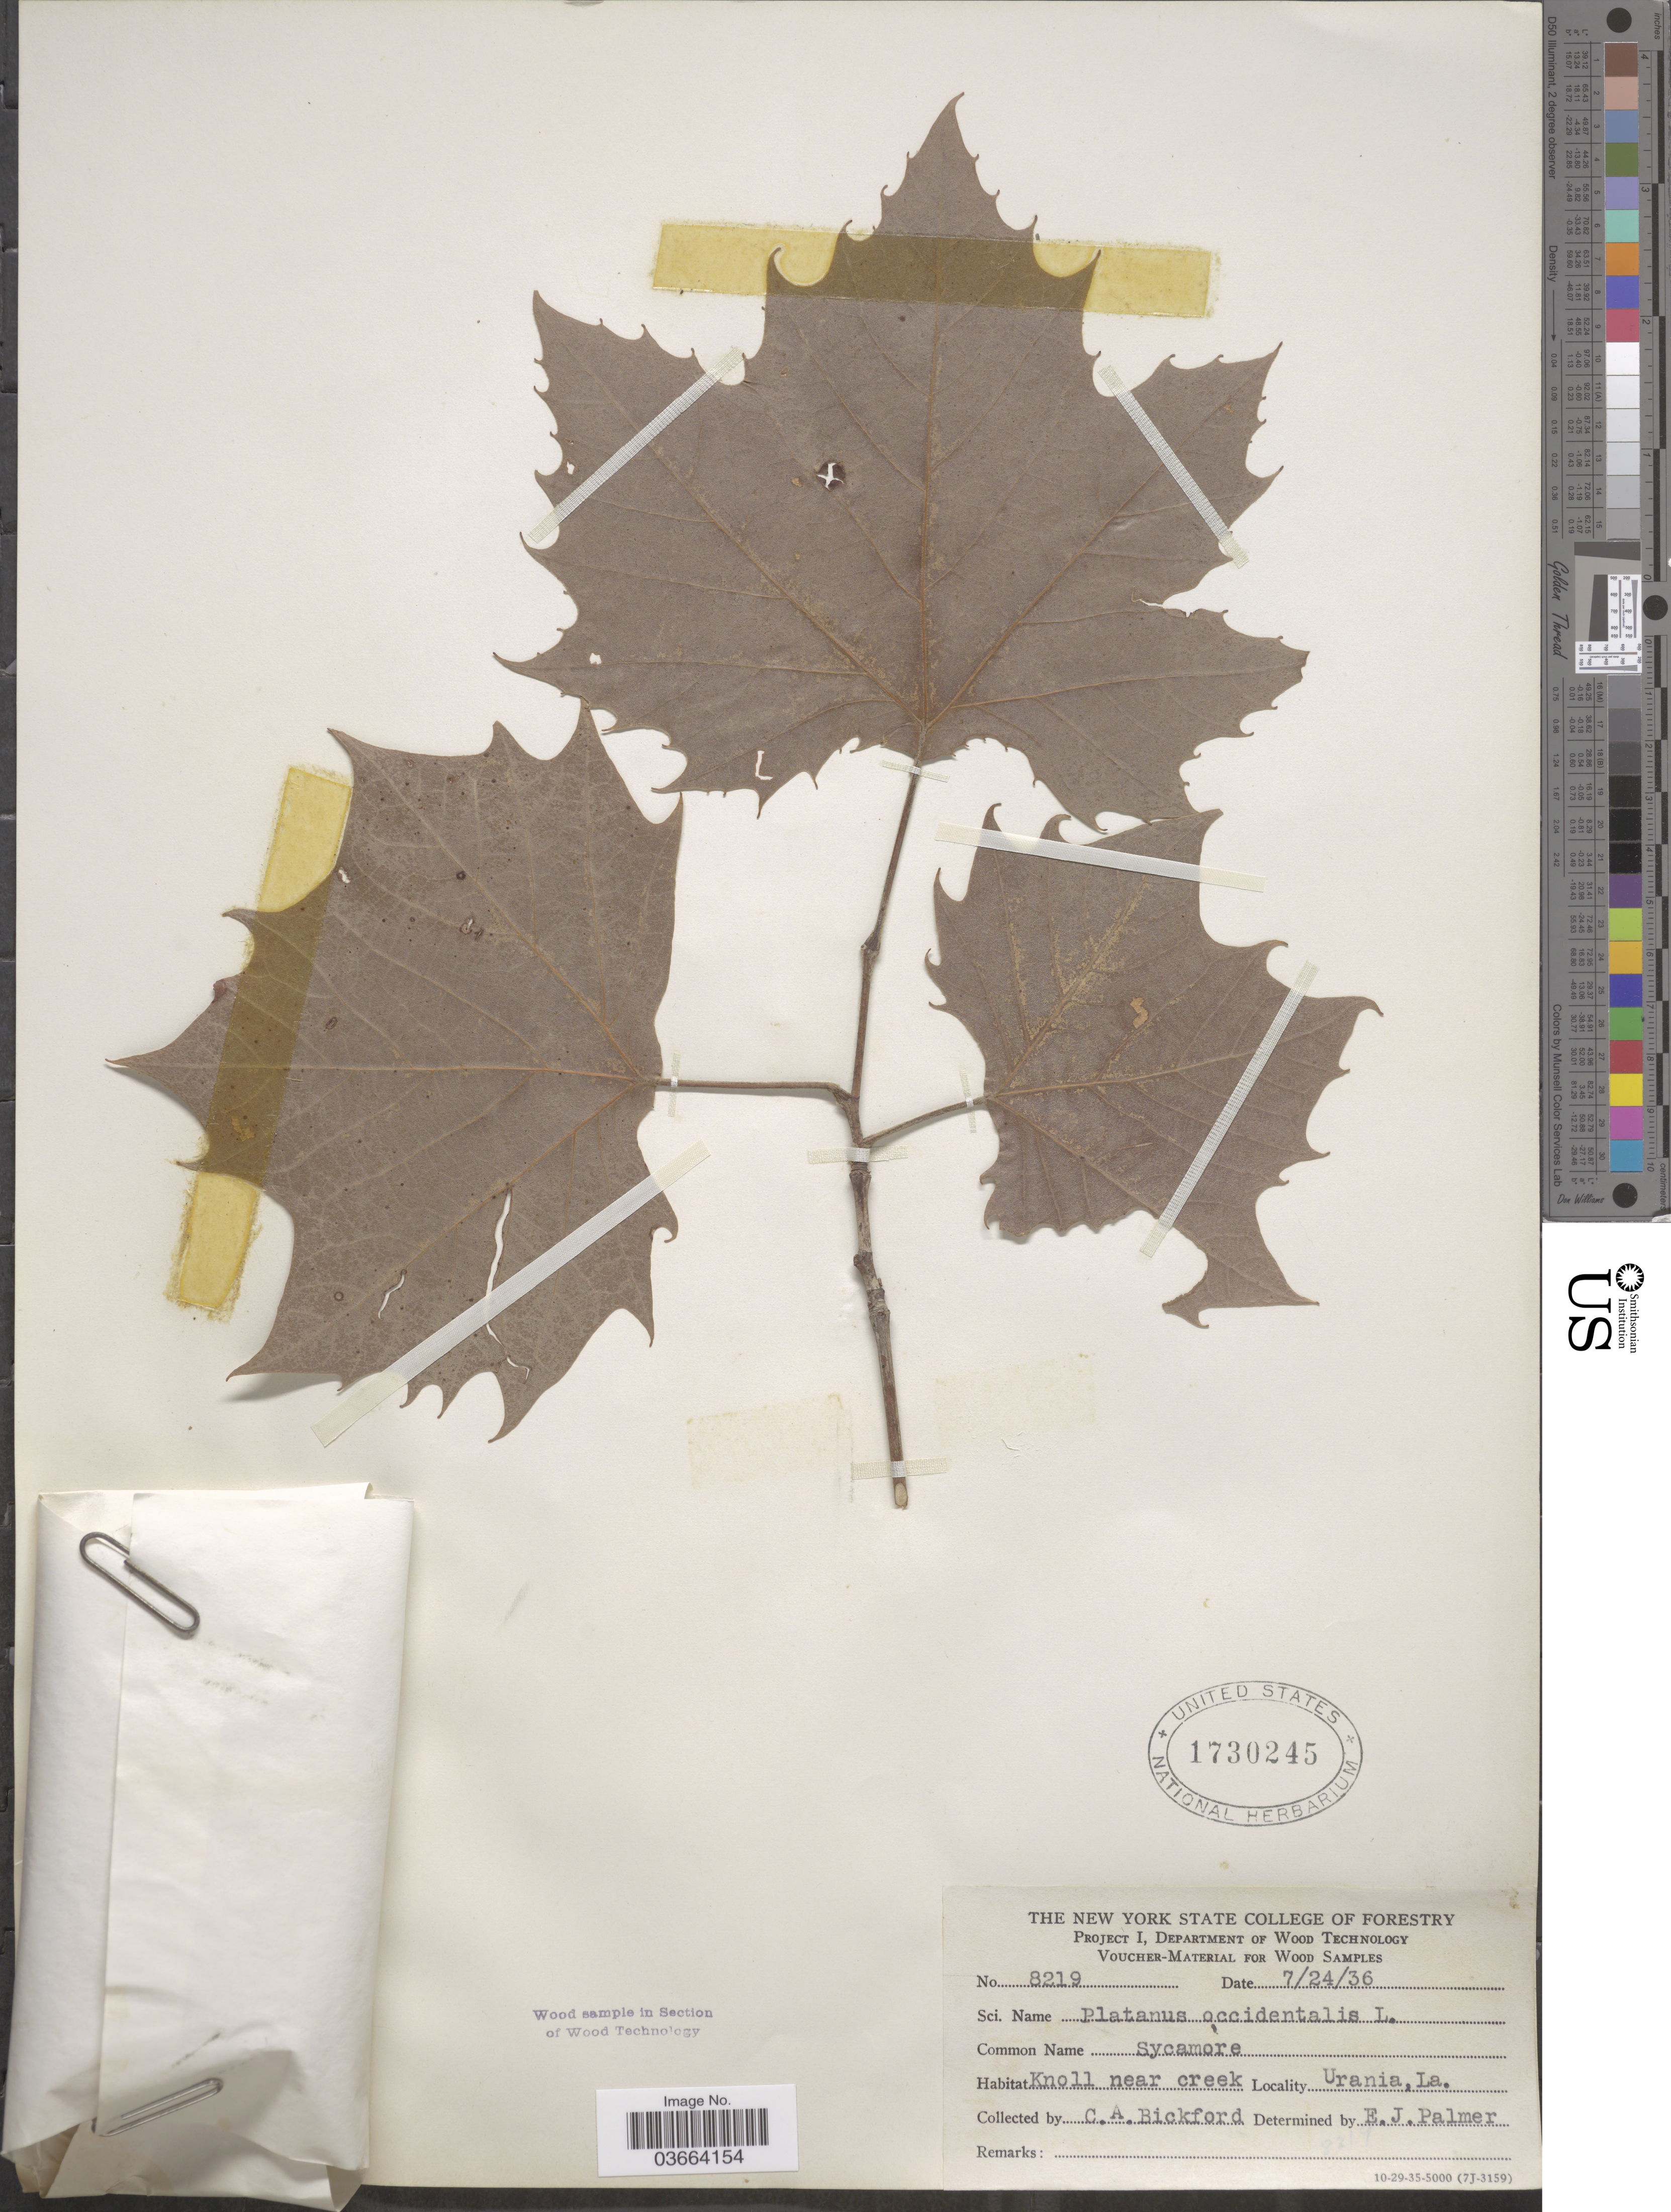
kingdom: Plantae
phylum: Tracheophyta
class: Magnoliopsida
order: Proteales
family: Platanaceae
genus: Platanus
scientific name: Platanus occidentalis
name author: L.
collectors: C. Bickford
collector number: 8219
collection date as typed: Transcribed d/m/y: 24/7/36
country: United States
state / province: Louisiana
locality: Knoll near creek. Urania.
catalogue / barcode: US 1730245